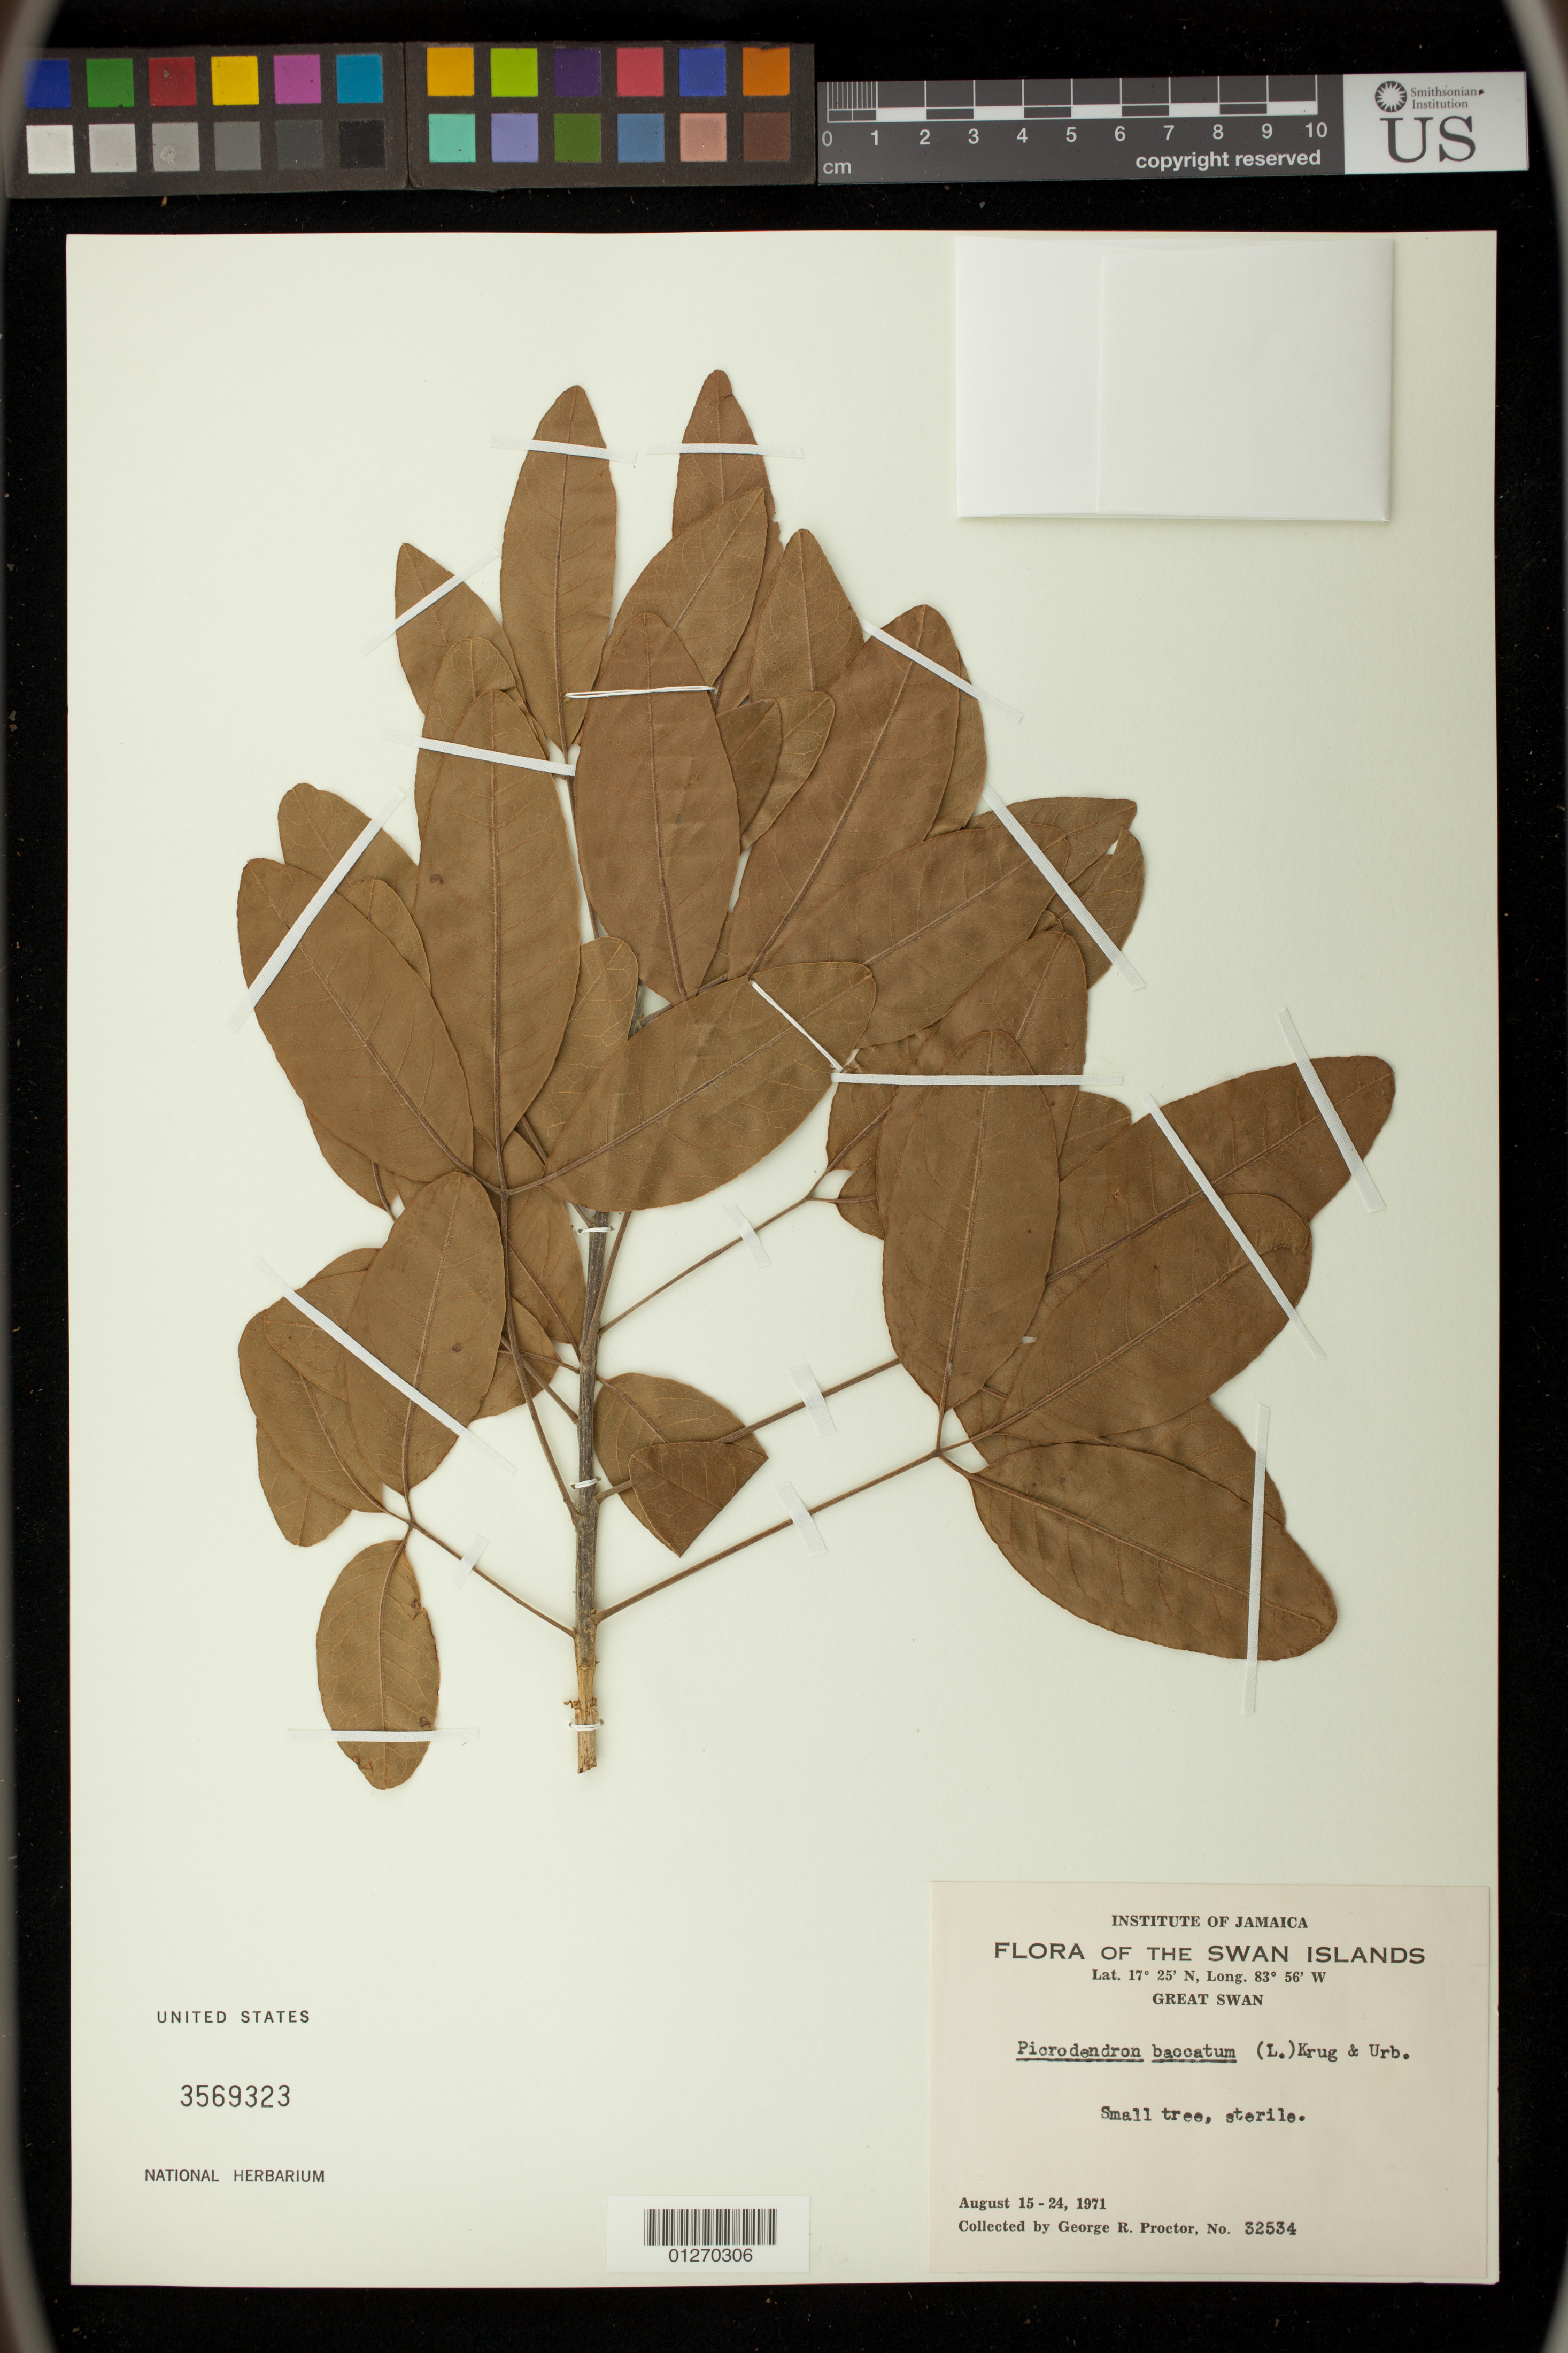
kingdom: Plantae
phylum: Tracheophyta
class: Magnoliopsida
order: Malpighiales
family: Picrodendraceae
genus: Picrodendron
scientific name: Picrodendron baccatum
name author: (L.) Krug & Urb.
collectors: G. R. Proctor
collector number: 32534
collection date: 1971-08-15/1971-08-24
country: Honduras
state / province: Islas de la Bahía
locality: Great Swan Island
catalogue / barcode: US 3569323